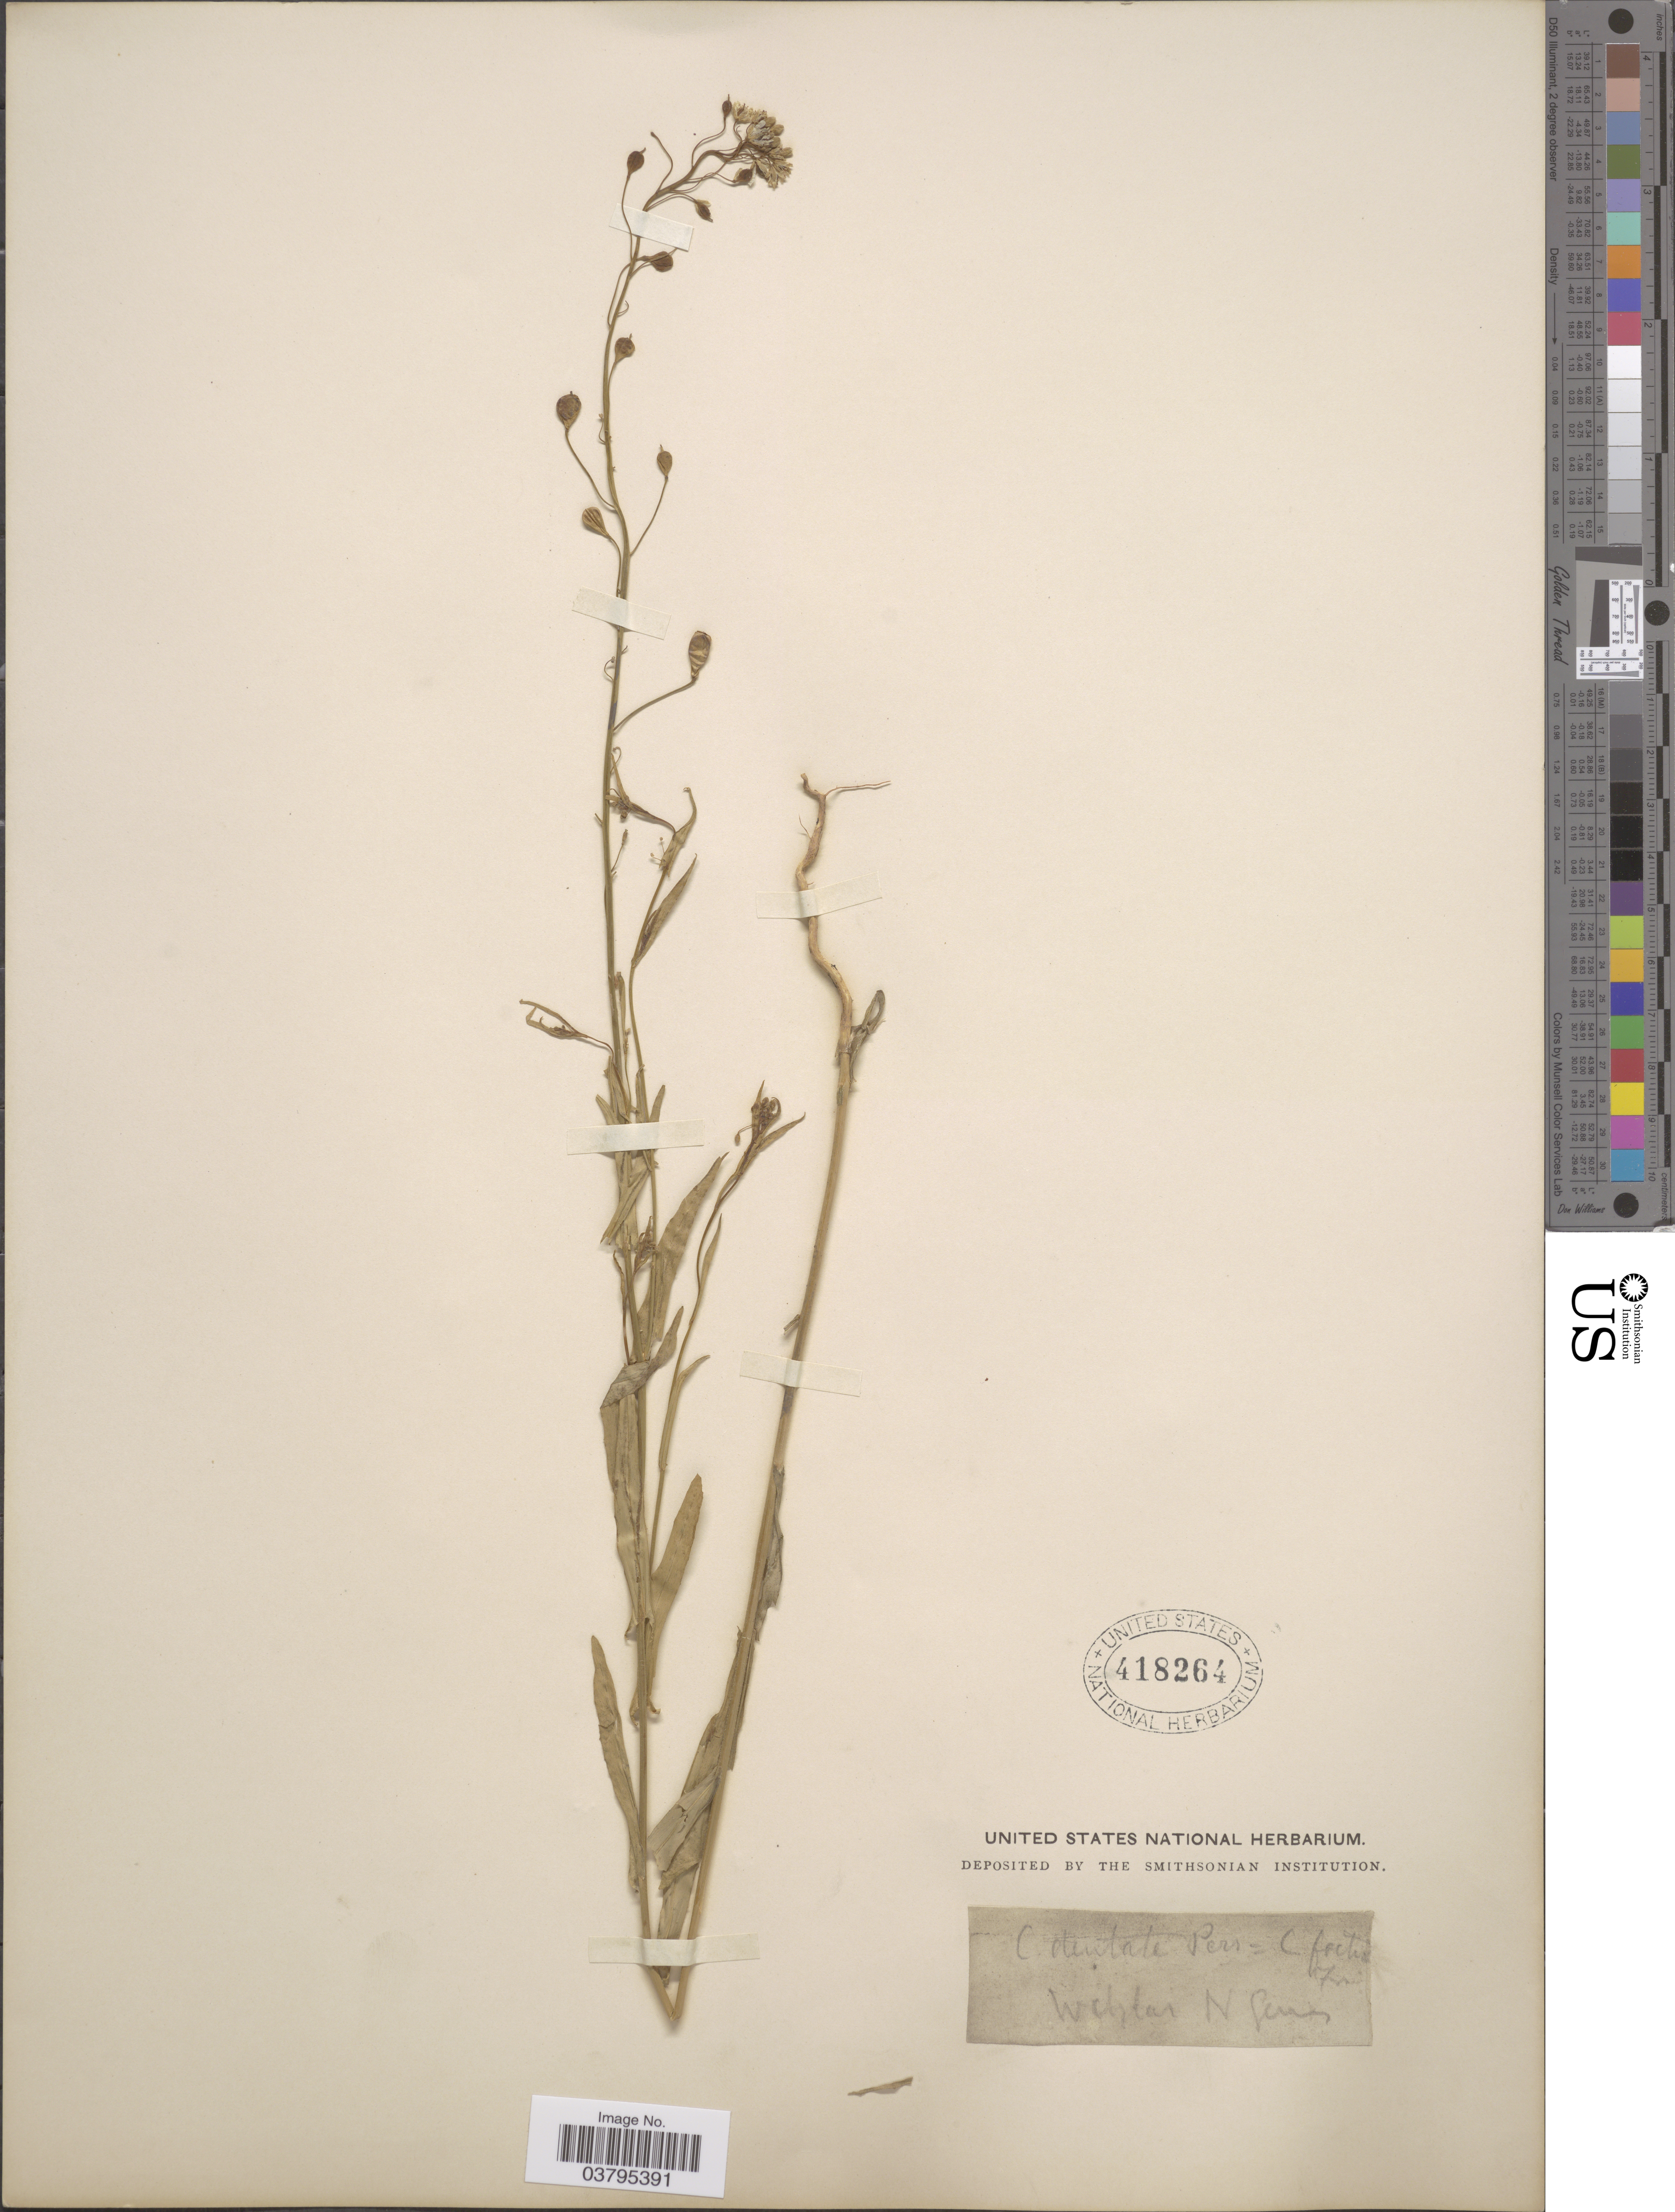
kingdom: Plantae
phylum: Tracheophyta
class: Magnoliopsida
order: Brassicales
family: Brassicaceae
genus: Camelina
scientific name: Camelina dentata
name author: (Willd.) Pers.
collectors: ex herb. United States National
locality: Wihtar N Gens. [interpreted] [unsure placement]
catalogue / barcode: US 418264